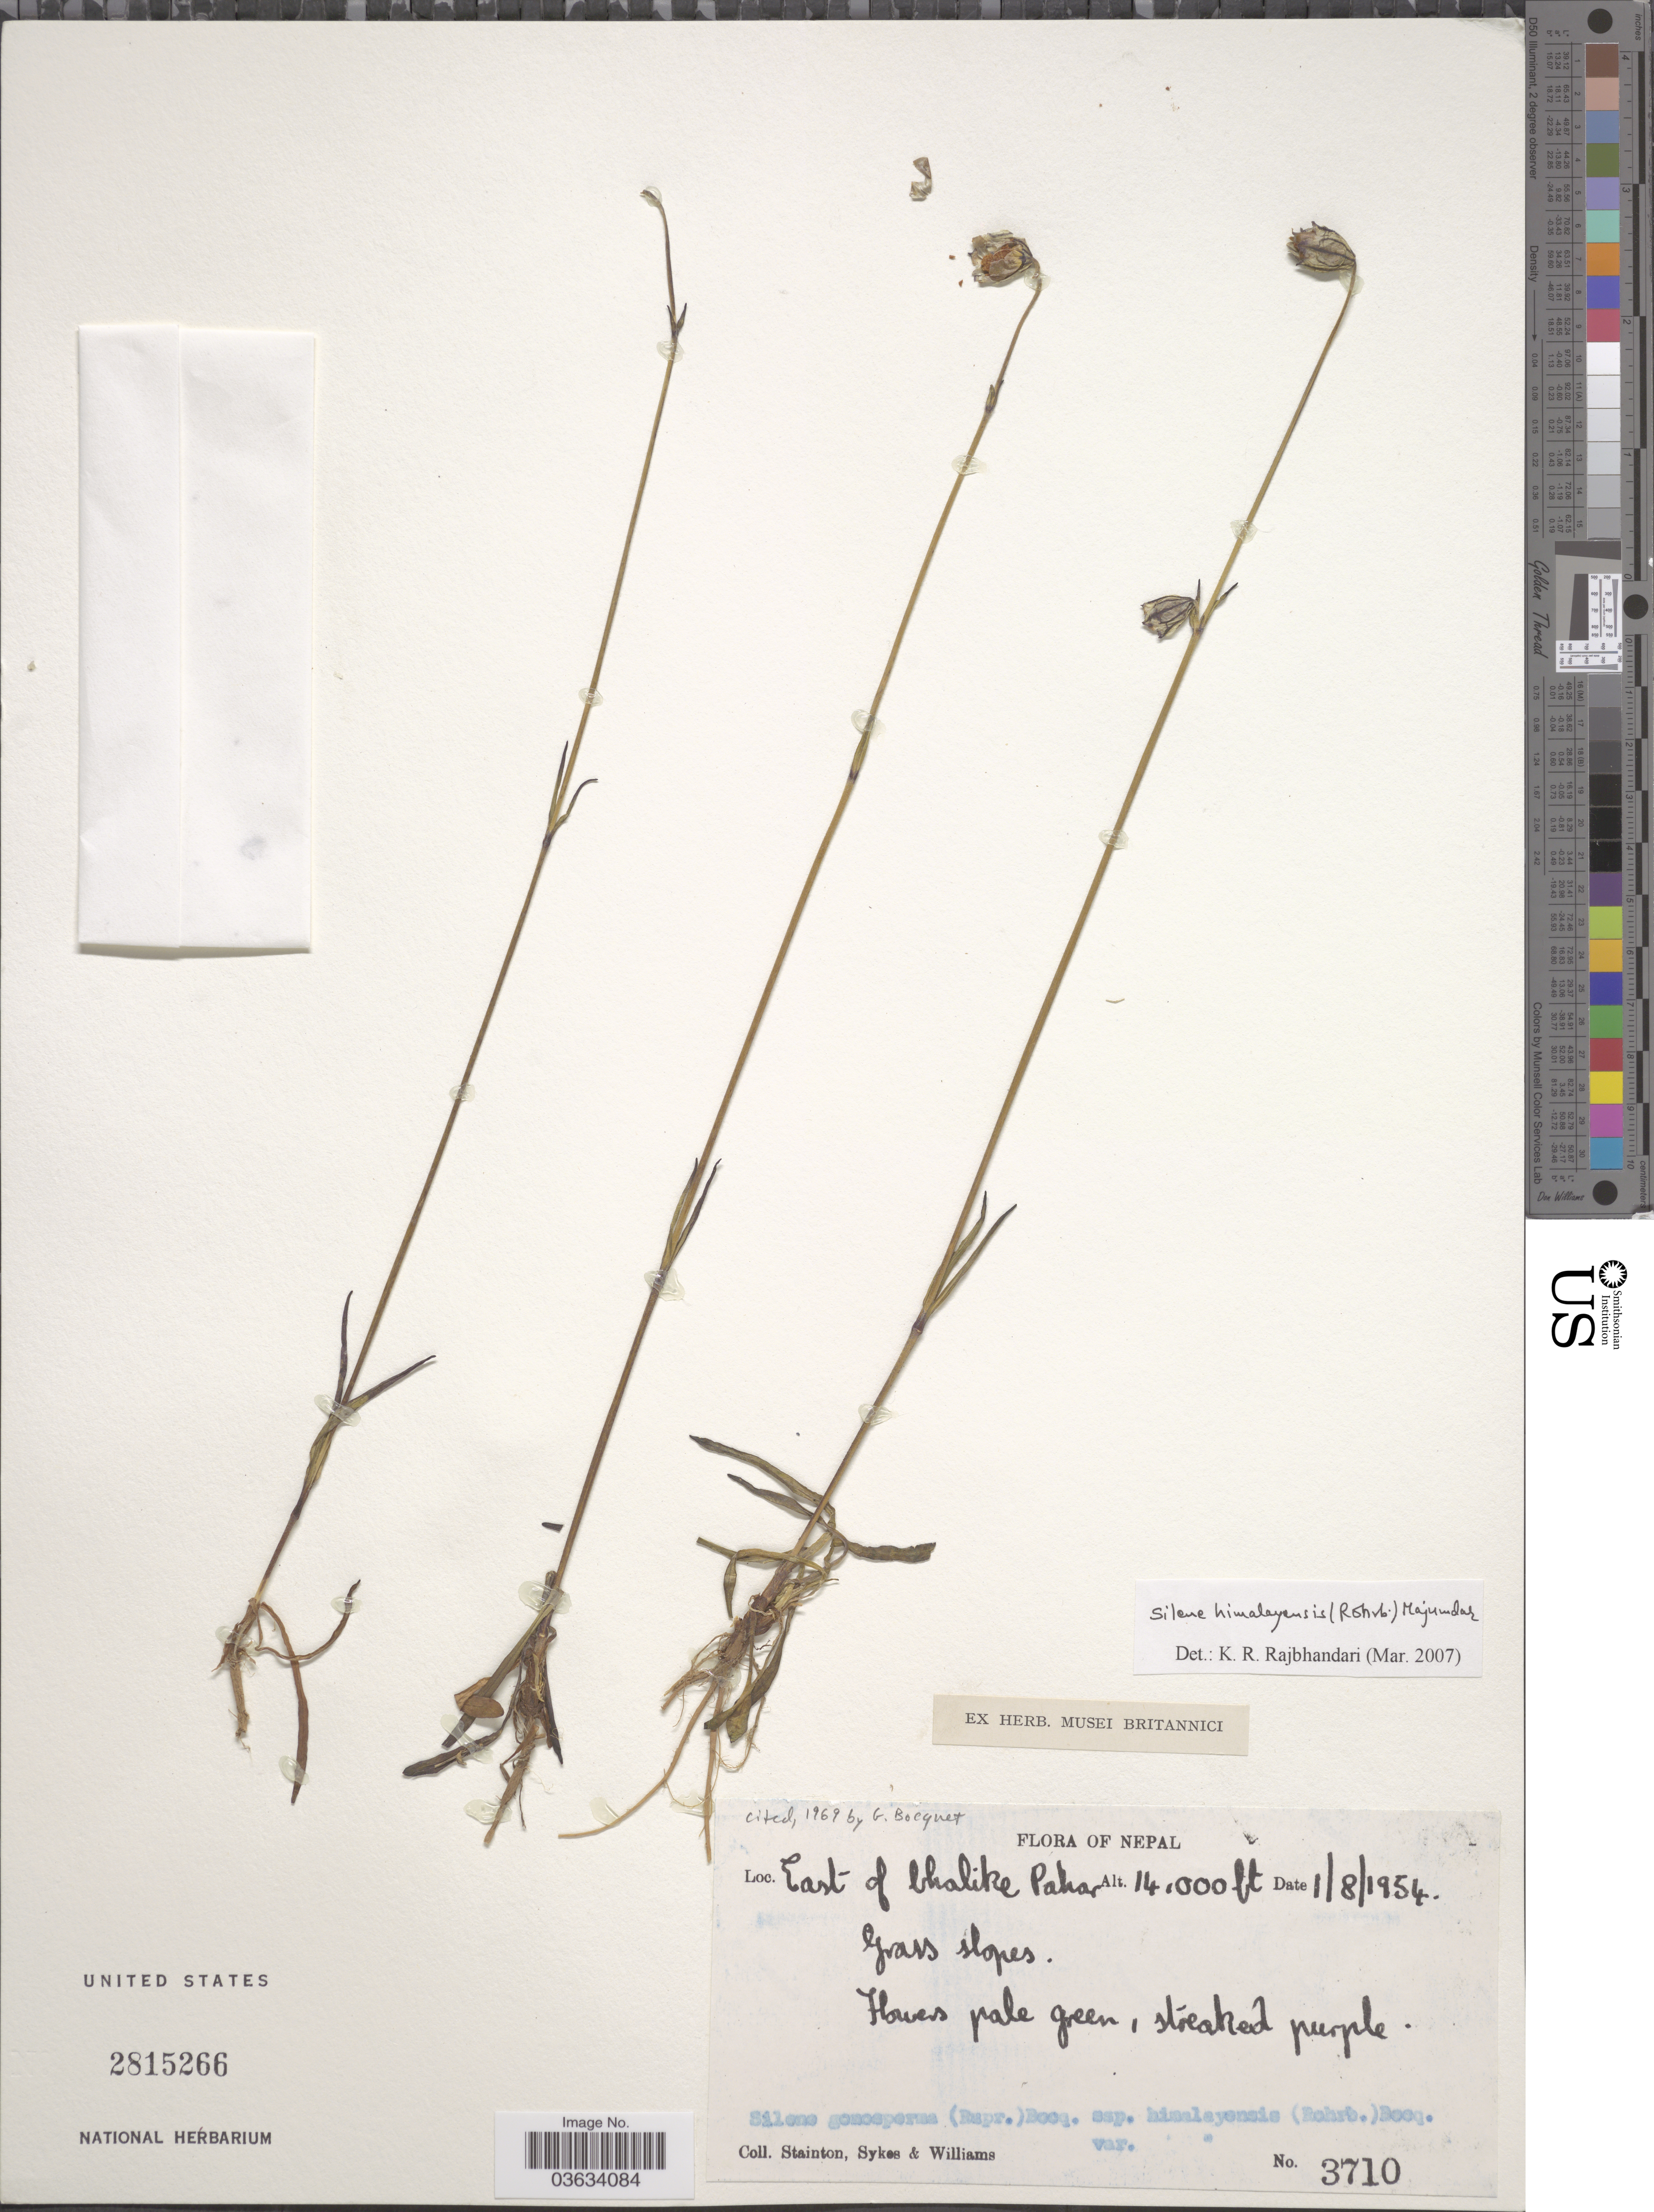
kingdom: Plantae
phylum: Tracheophyta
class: Magnoliopsida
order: Caryophyllales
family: Caryophyllaceae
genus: Silene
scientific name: Silene himalayensis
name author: (Rohrb.) Majumdar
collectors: -. Stainton, Sykes, -- & -- Williams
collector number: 3710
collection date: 1954-08-01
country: Nepal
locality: East of Chalike Pahar.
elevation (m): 4267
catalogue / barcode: US 2815266